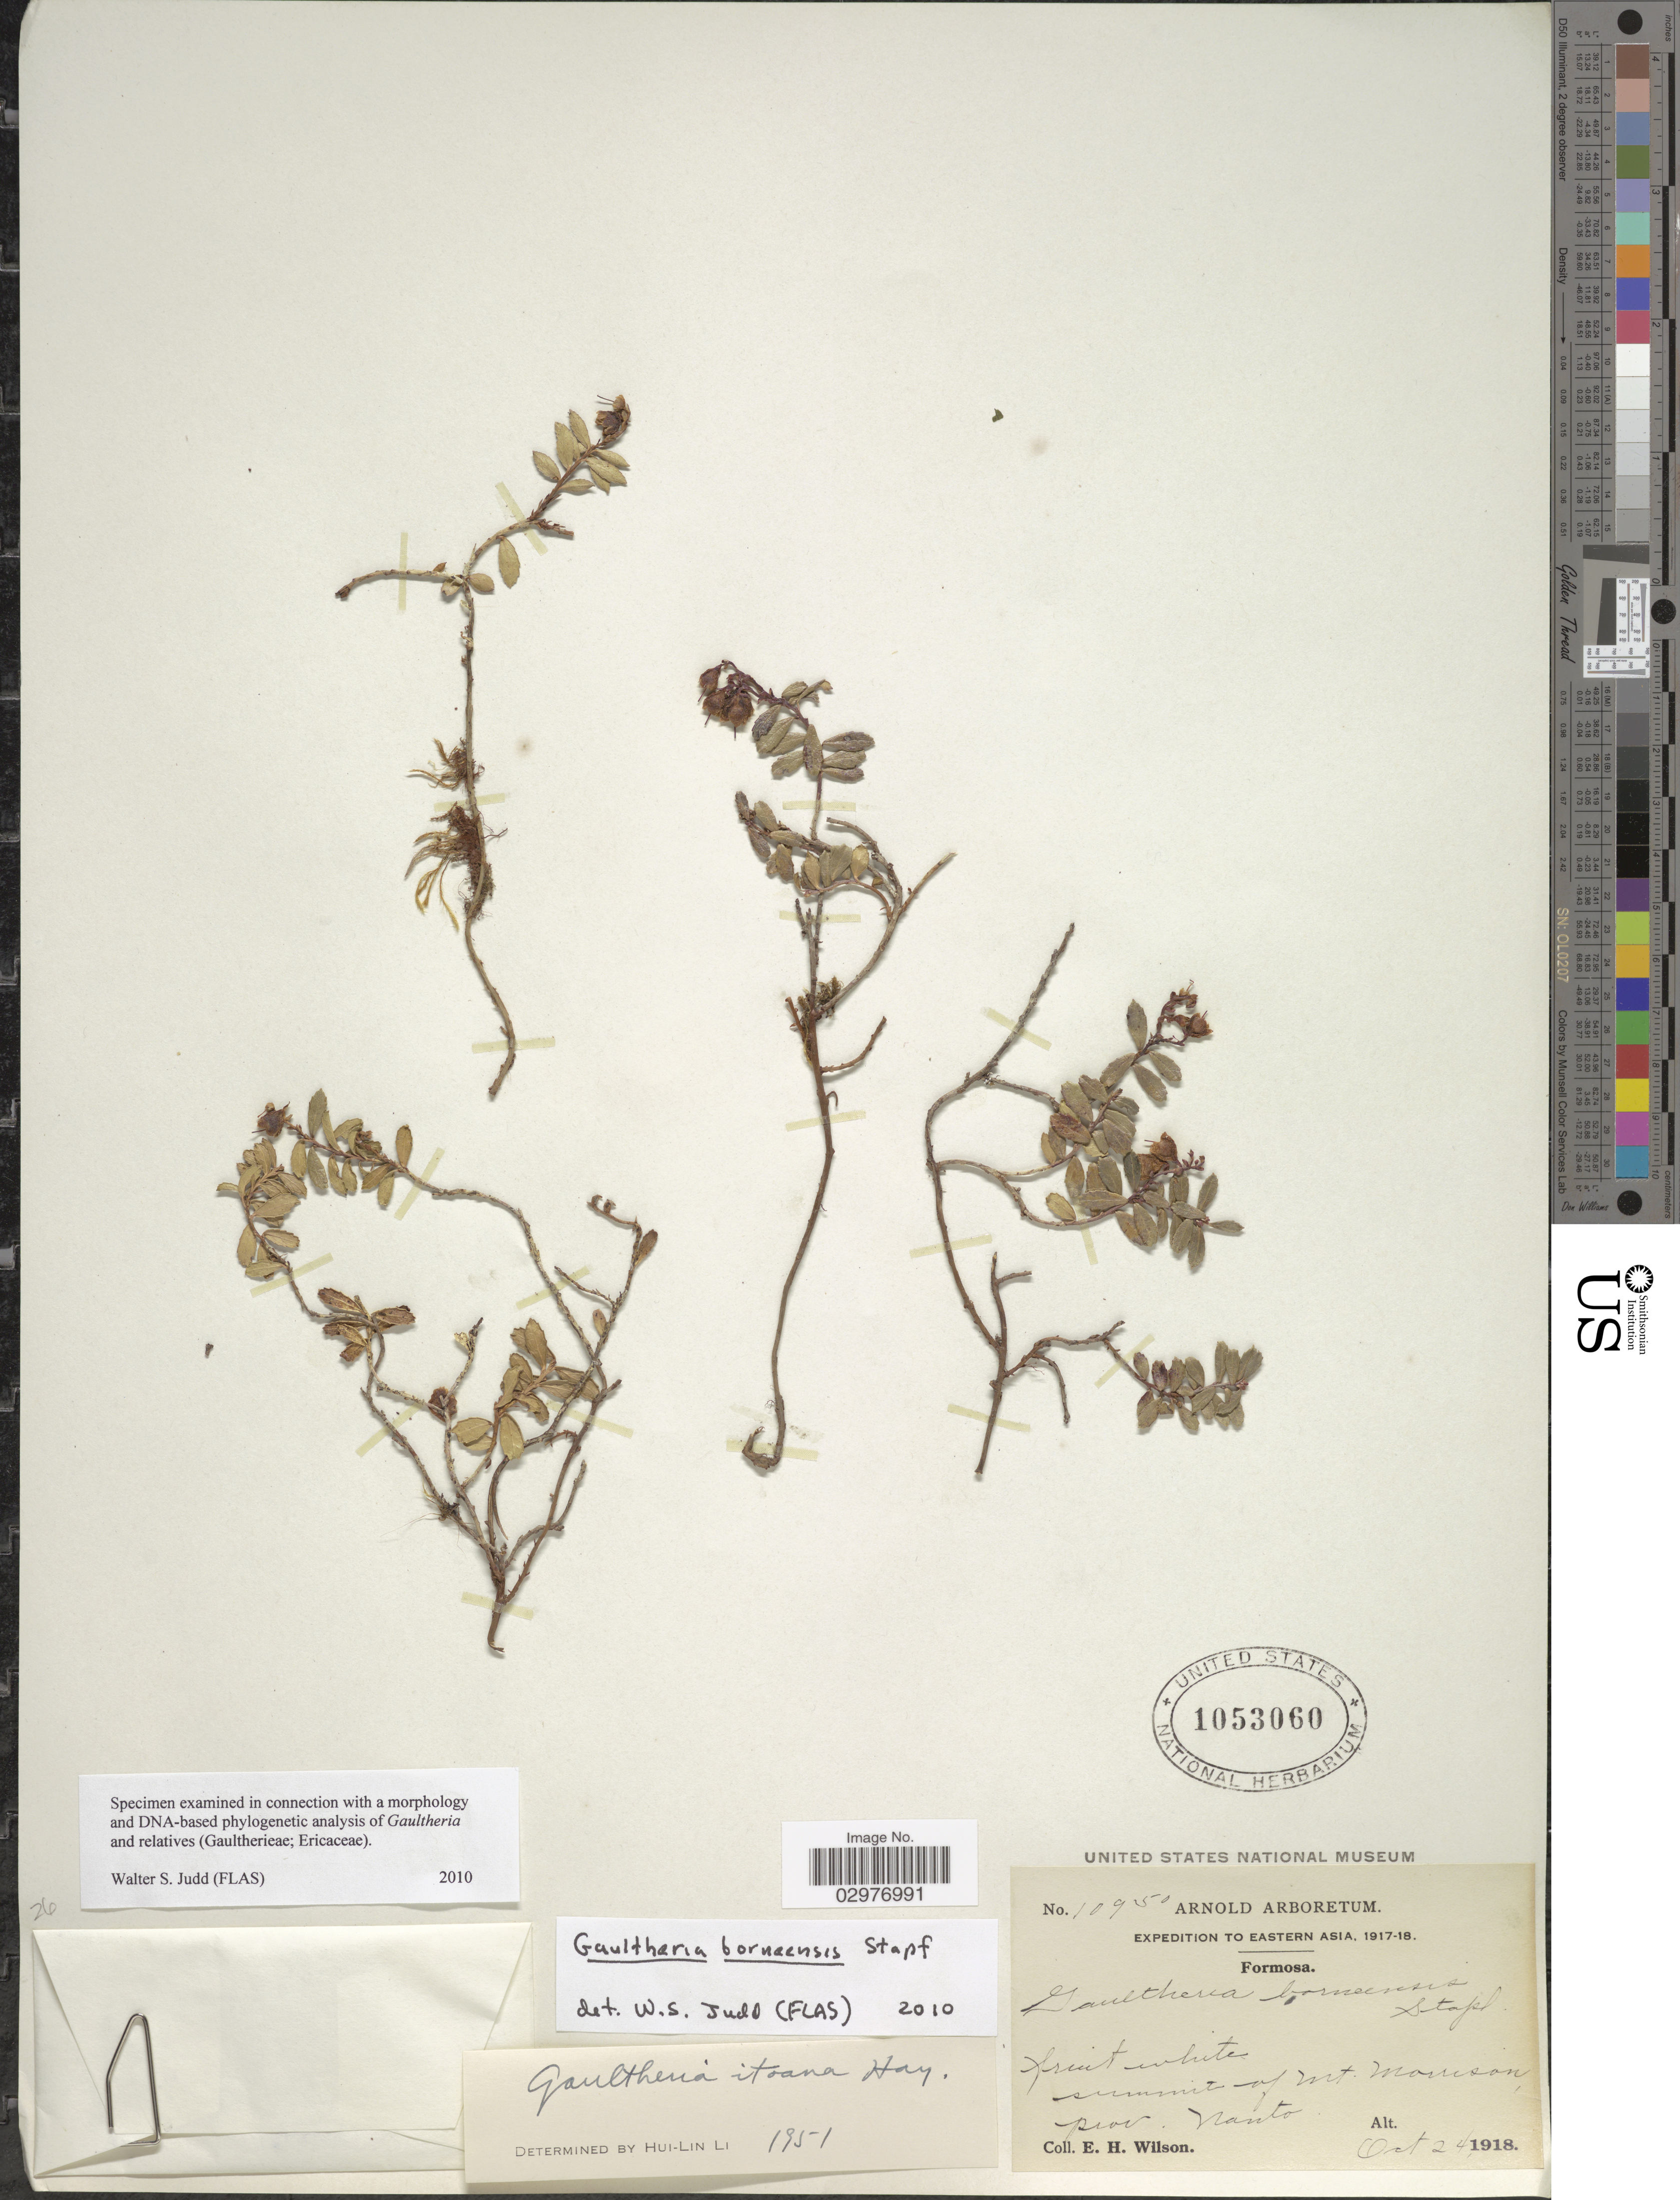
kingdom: Plantae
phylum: Tracheophyta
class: Magnoliopsida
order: Ericales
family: Ericaceae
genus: Gaultheria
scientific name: Gaultheria borneensis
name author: Stapf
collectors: E. Wilson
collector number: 10950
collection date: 1918-10-24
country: Taiwan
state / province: Nantou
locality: Eastern Asia. Formosa. Summit of Mt. Mourrison, prov. Nanto.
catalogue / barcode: US 1053060